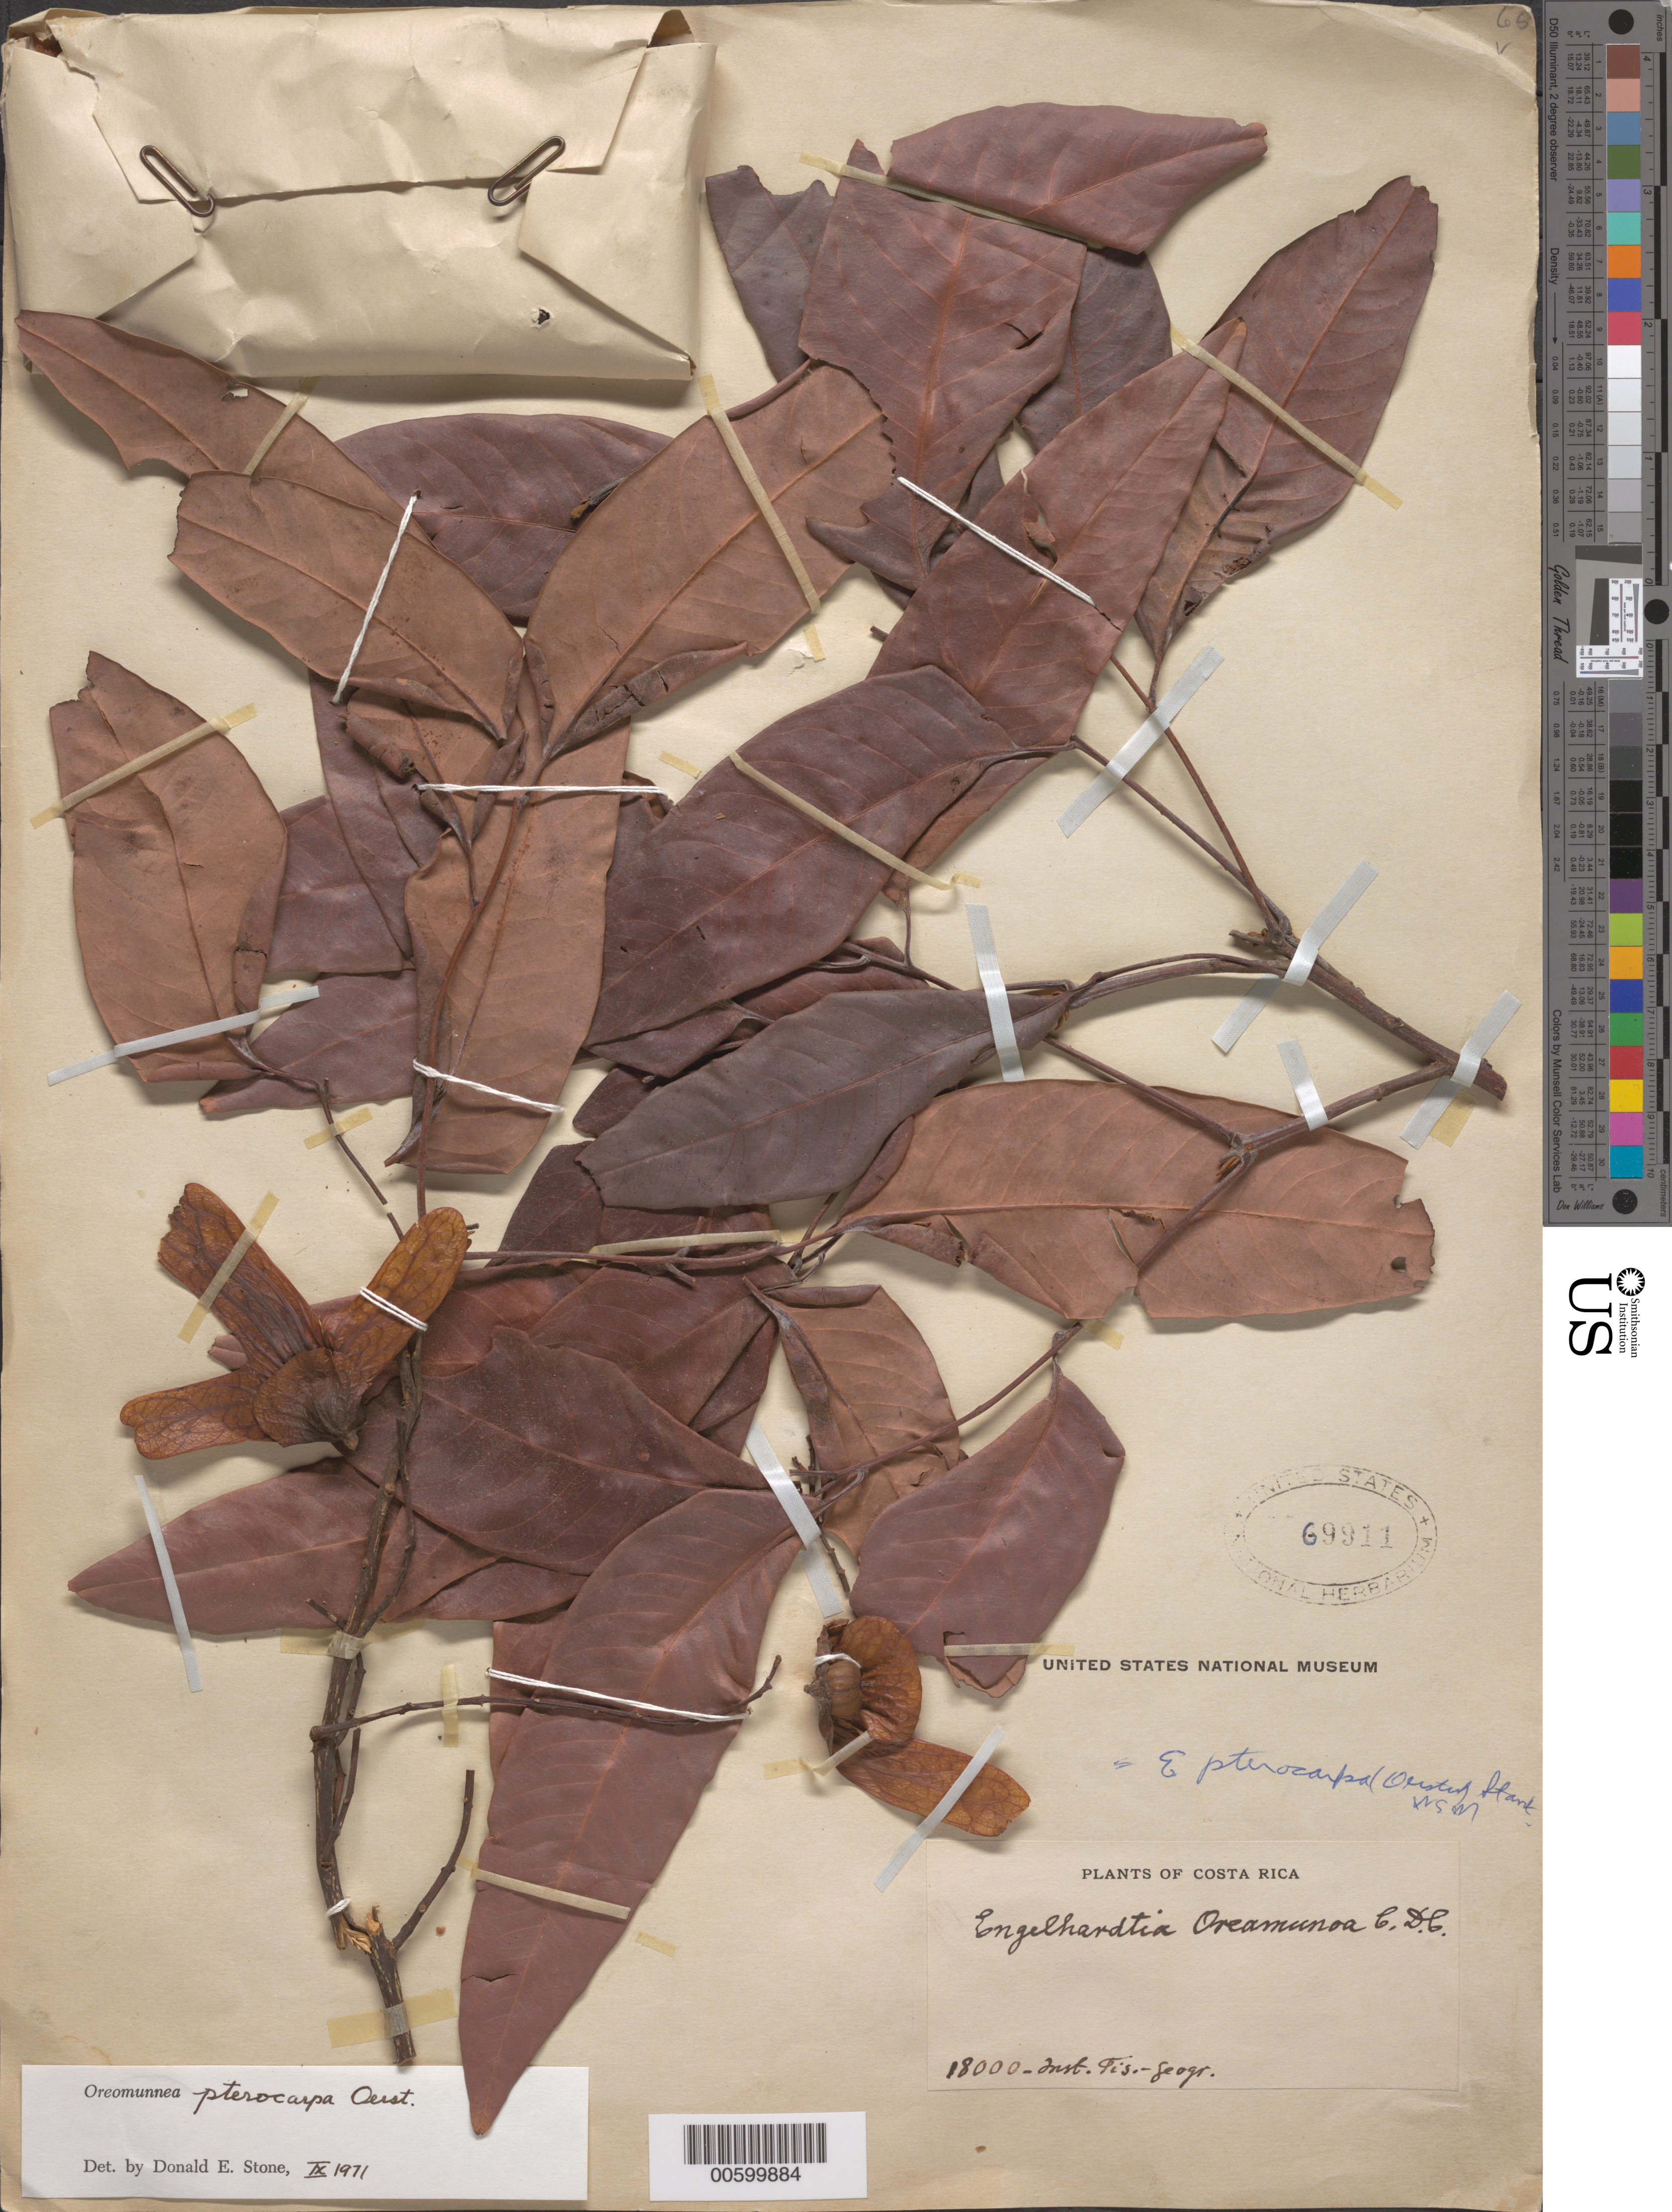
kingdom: Plantae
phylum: Tracheophyta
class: Magnoliopsida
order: Fagales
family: Juglandaceae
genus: Oreomunnea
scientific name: Oreomunnea pterocarpa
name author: Oerst.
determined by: Stone, D. E.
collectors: A. Tonduz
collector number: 18000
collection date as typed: Apr 1914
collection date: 1914-04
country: Costa Rica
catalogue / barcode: US 69911